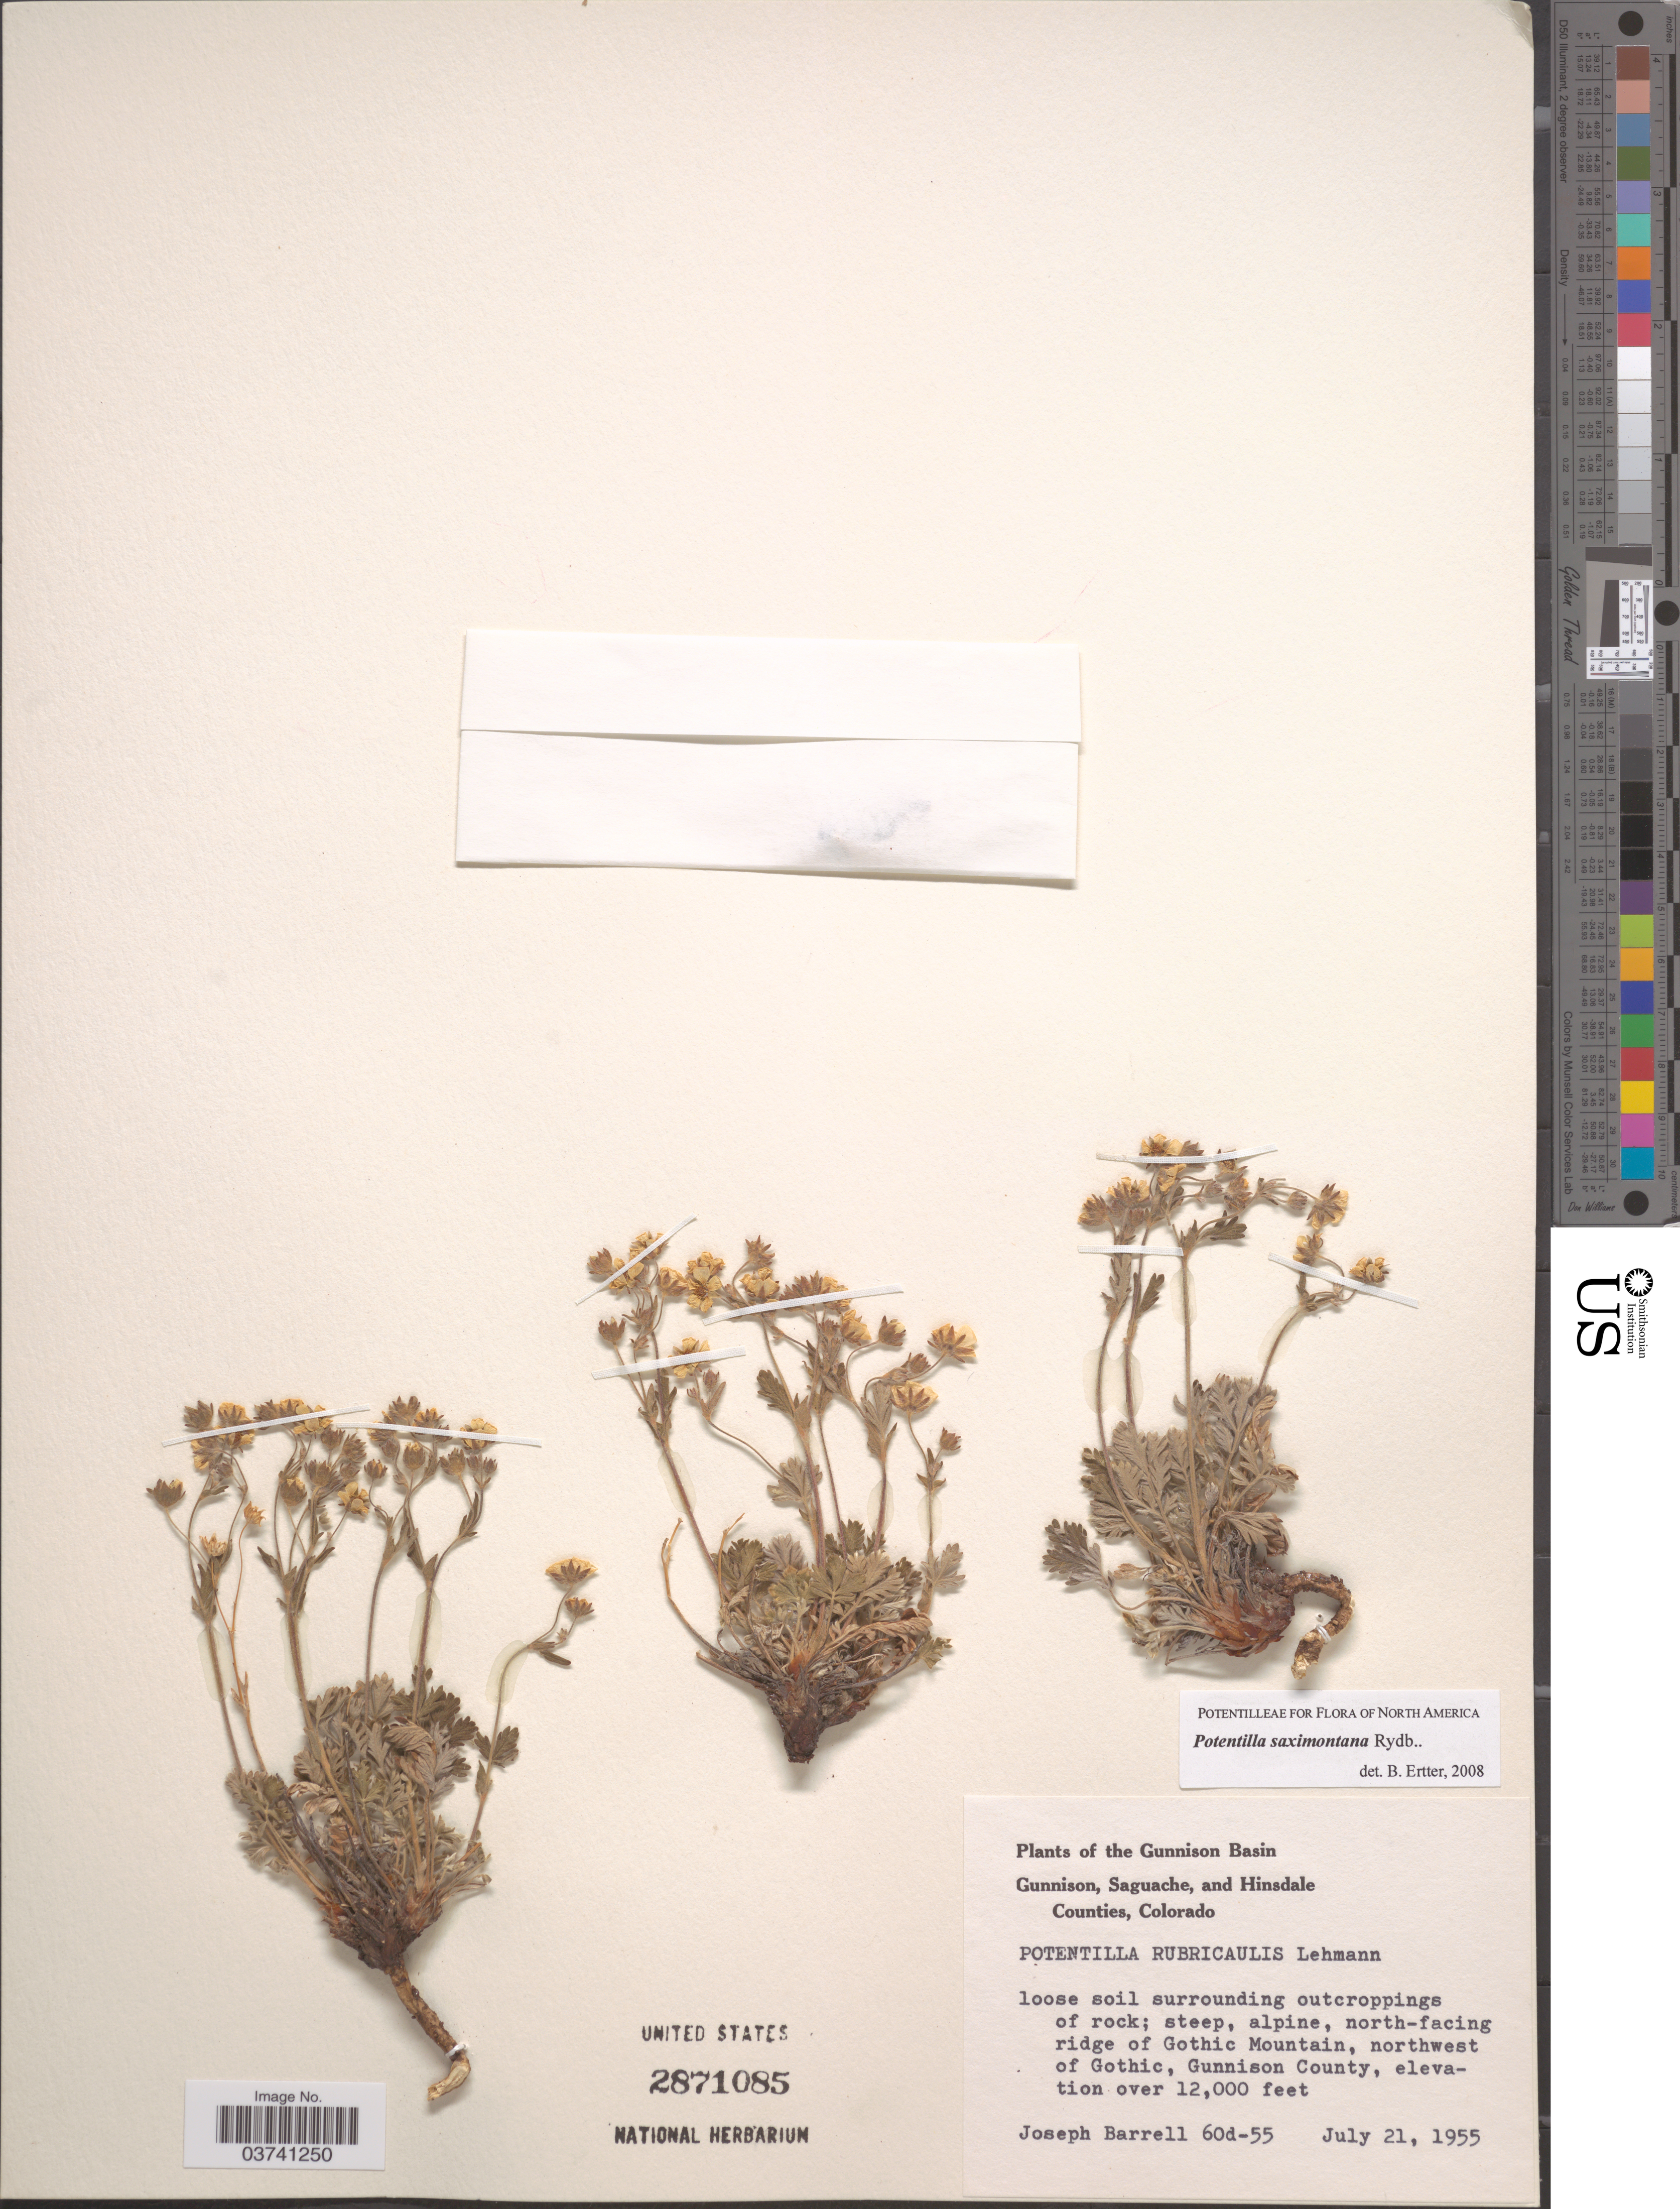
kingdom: Plantae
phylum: Tracheophyta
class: Magnoliopsida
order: Rosales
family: Rosaceae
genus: Potentilla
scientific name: Potentilla saximontana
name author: Rydb.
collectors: J. Barrell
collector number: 60d-55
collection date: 1955-07-21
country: United States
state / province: Colorado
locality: Gunnison Basin. North-facing ridge of Gothic Mountain, northwest of Gothic, Gunnison County.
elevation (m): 3658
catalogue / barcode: US 2871085